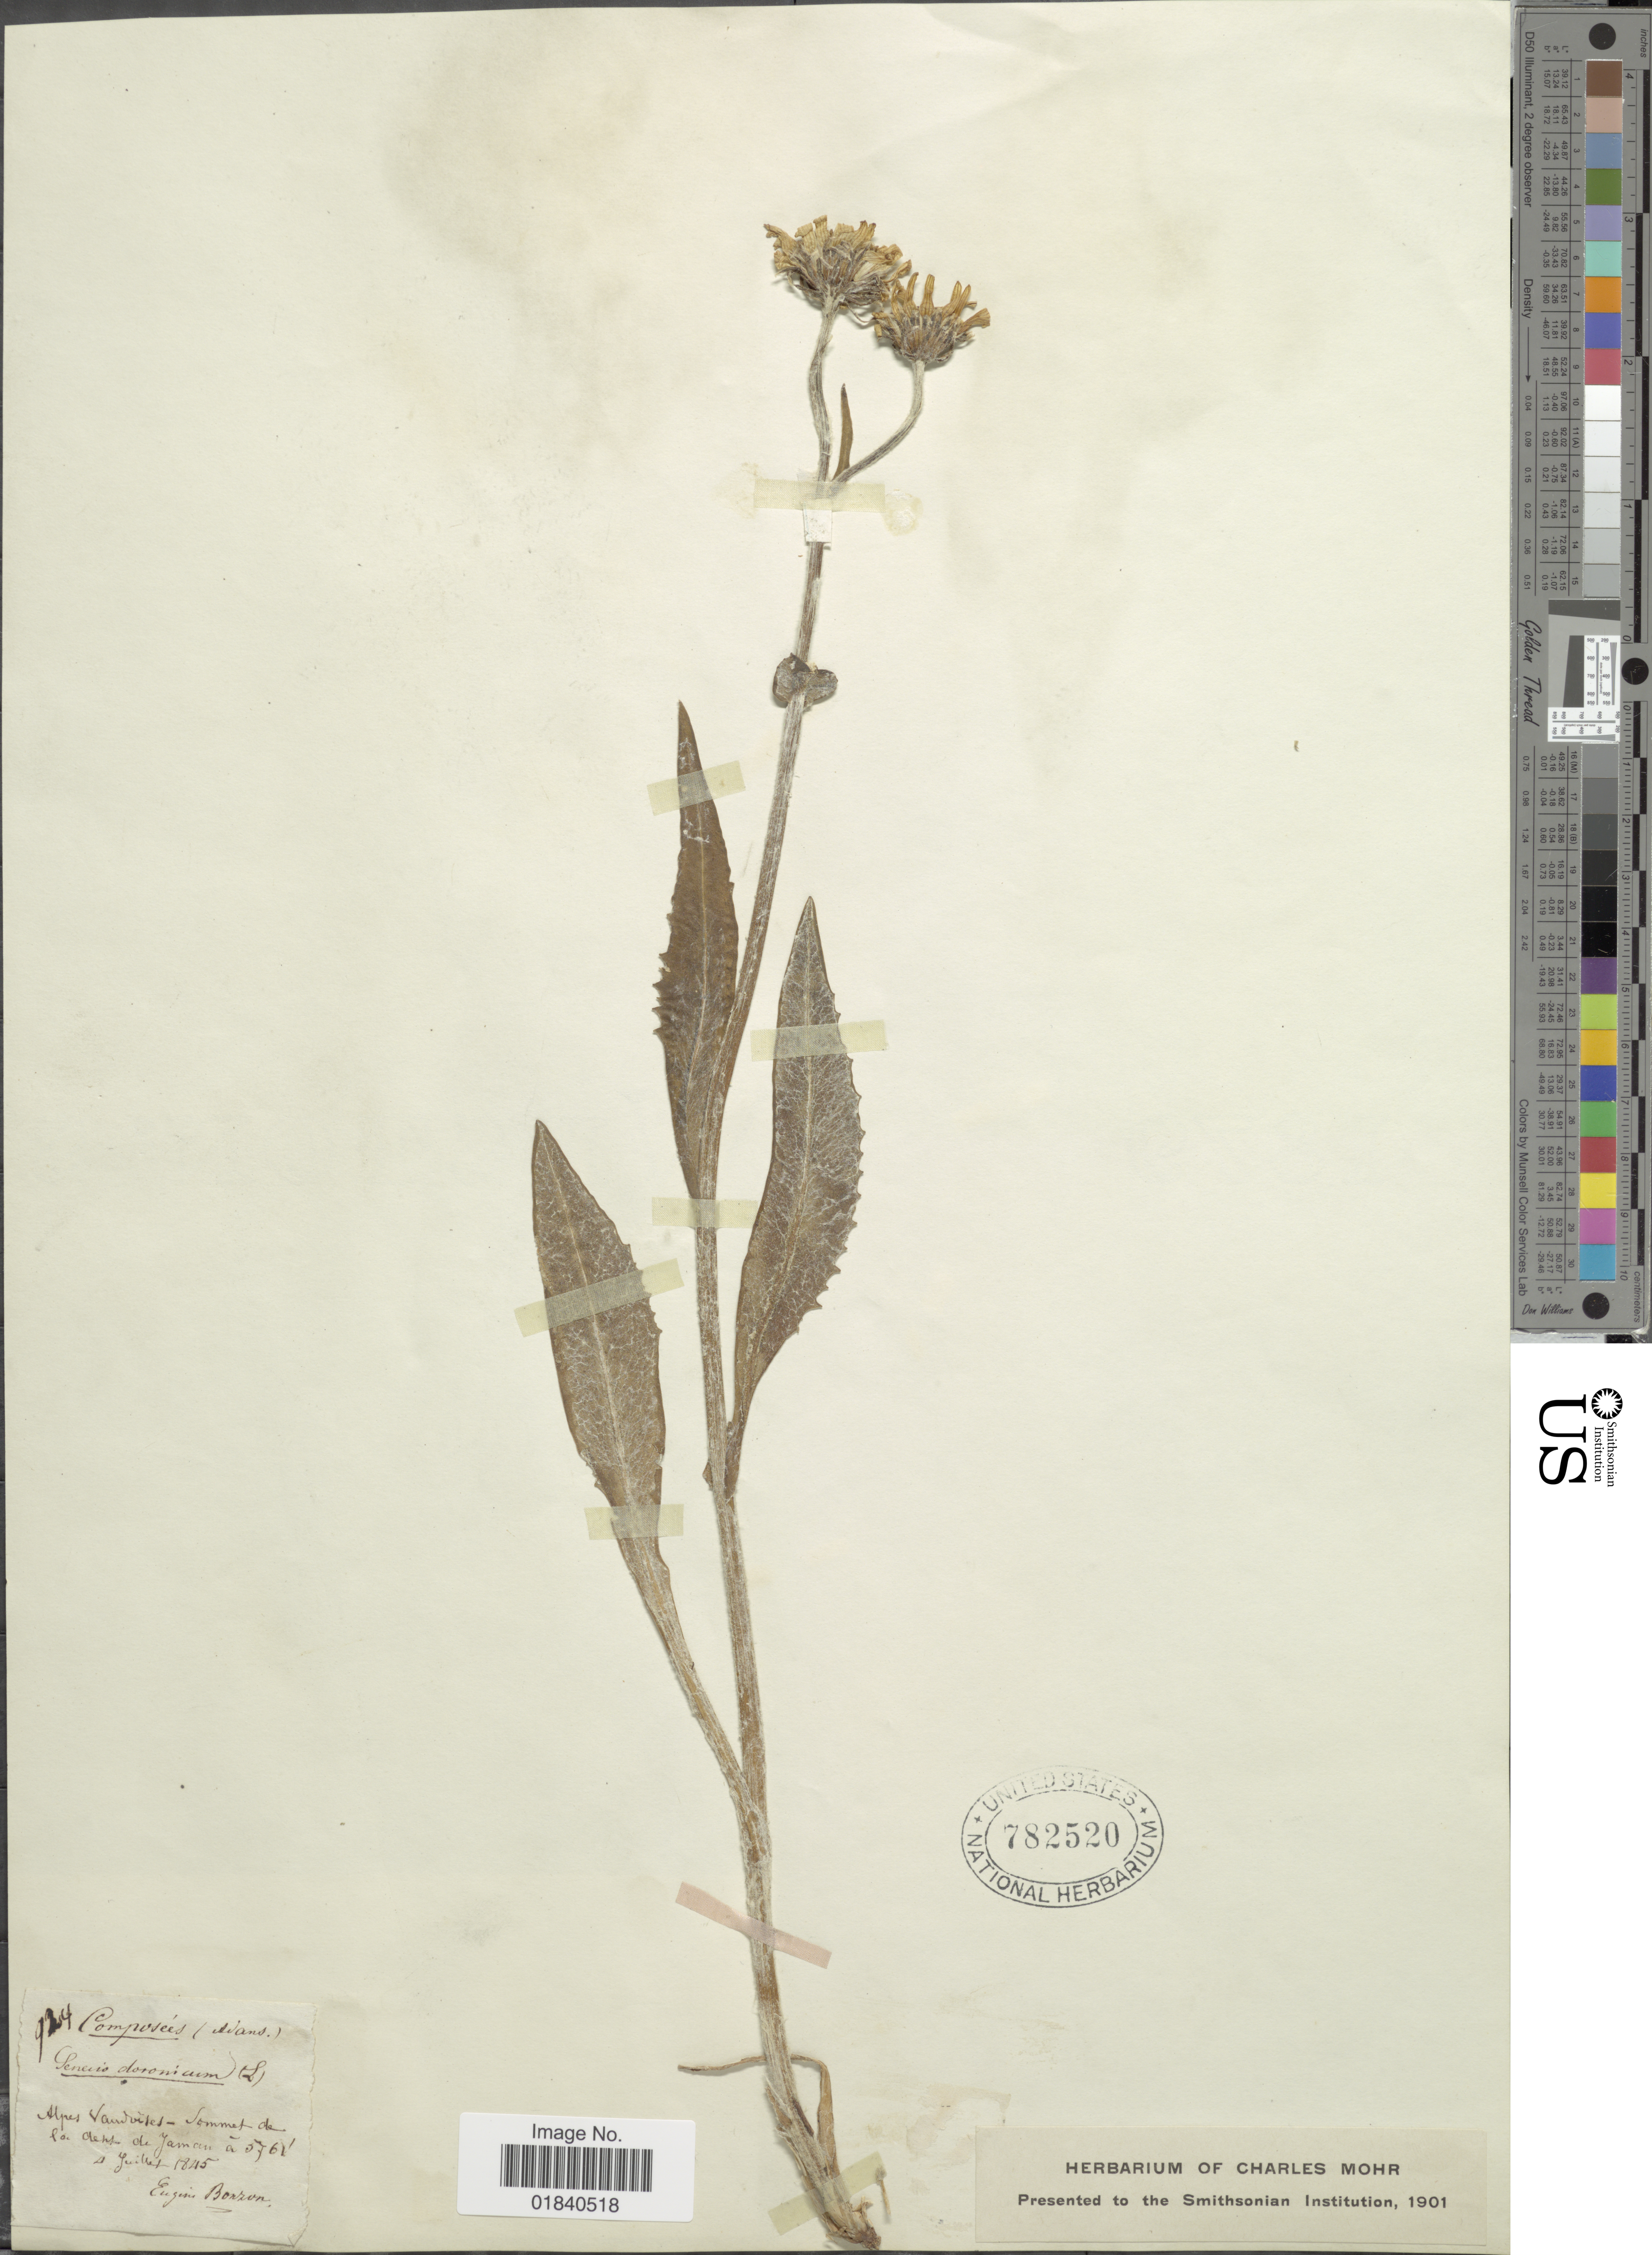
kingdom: Plantae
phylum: Tracheophyta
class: Magnoliopsida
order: Asterales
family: Asteraceae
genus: Senecio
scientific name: Senecio doronicum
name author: (L.) L.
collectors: Bonzon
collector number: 924*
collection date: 1845-07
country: Switzerland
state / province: Vaud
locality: Alpes Vaudoises-Sommet de la dent de Jaman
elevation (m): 1756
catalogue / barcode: US 782520